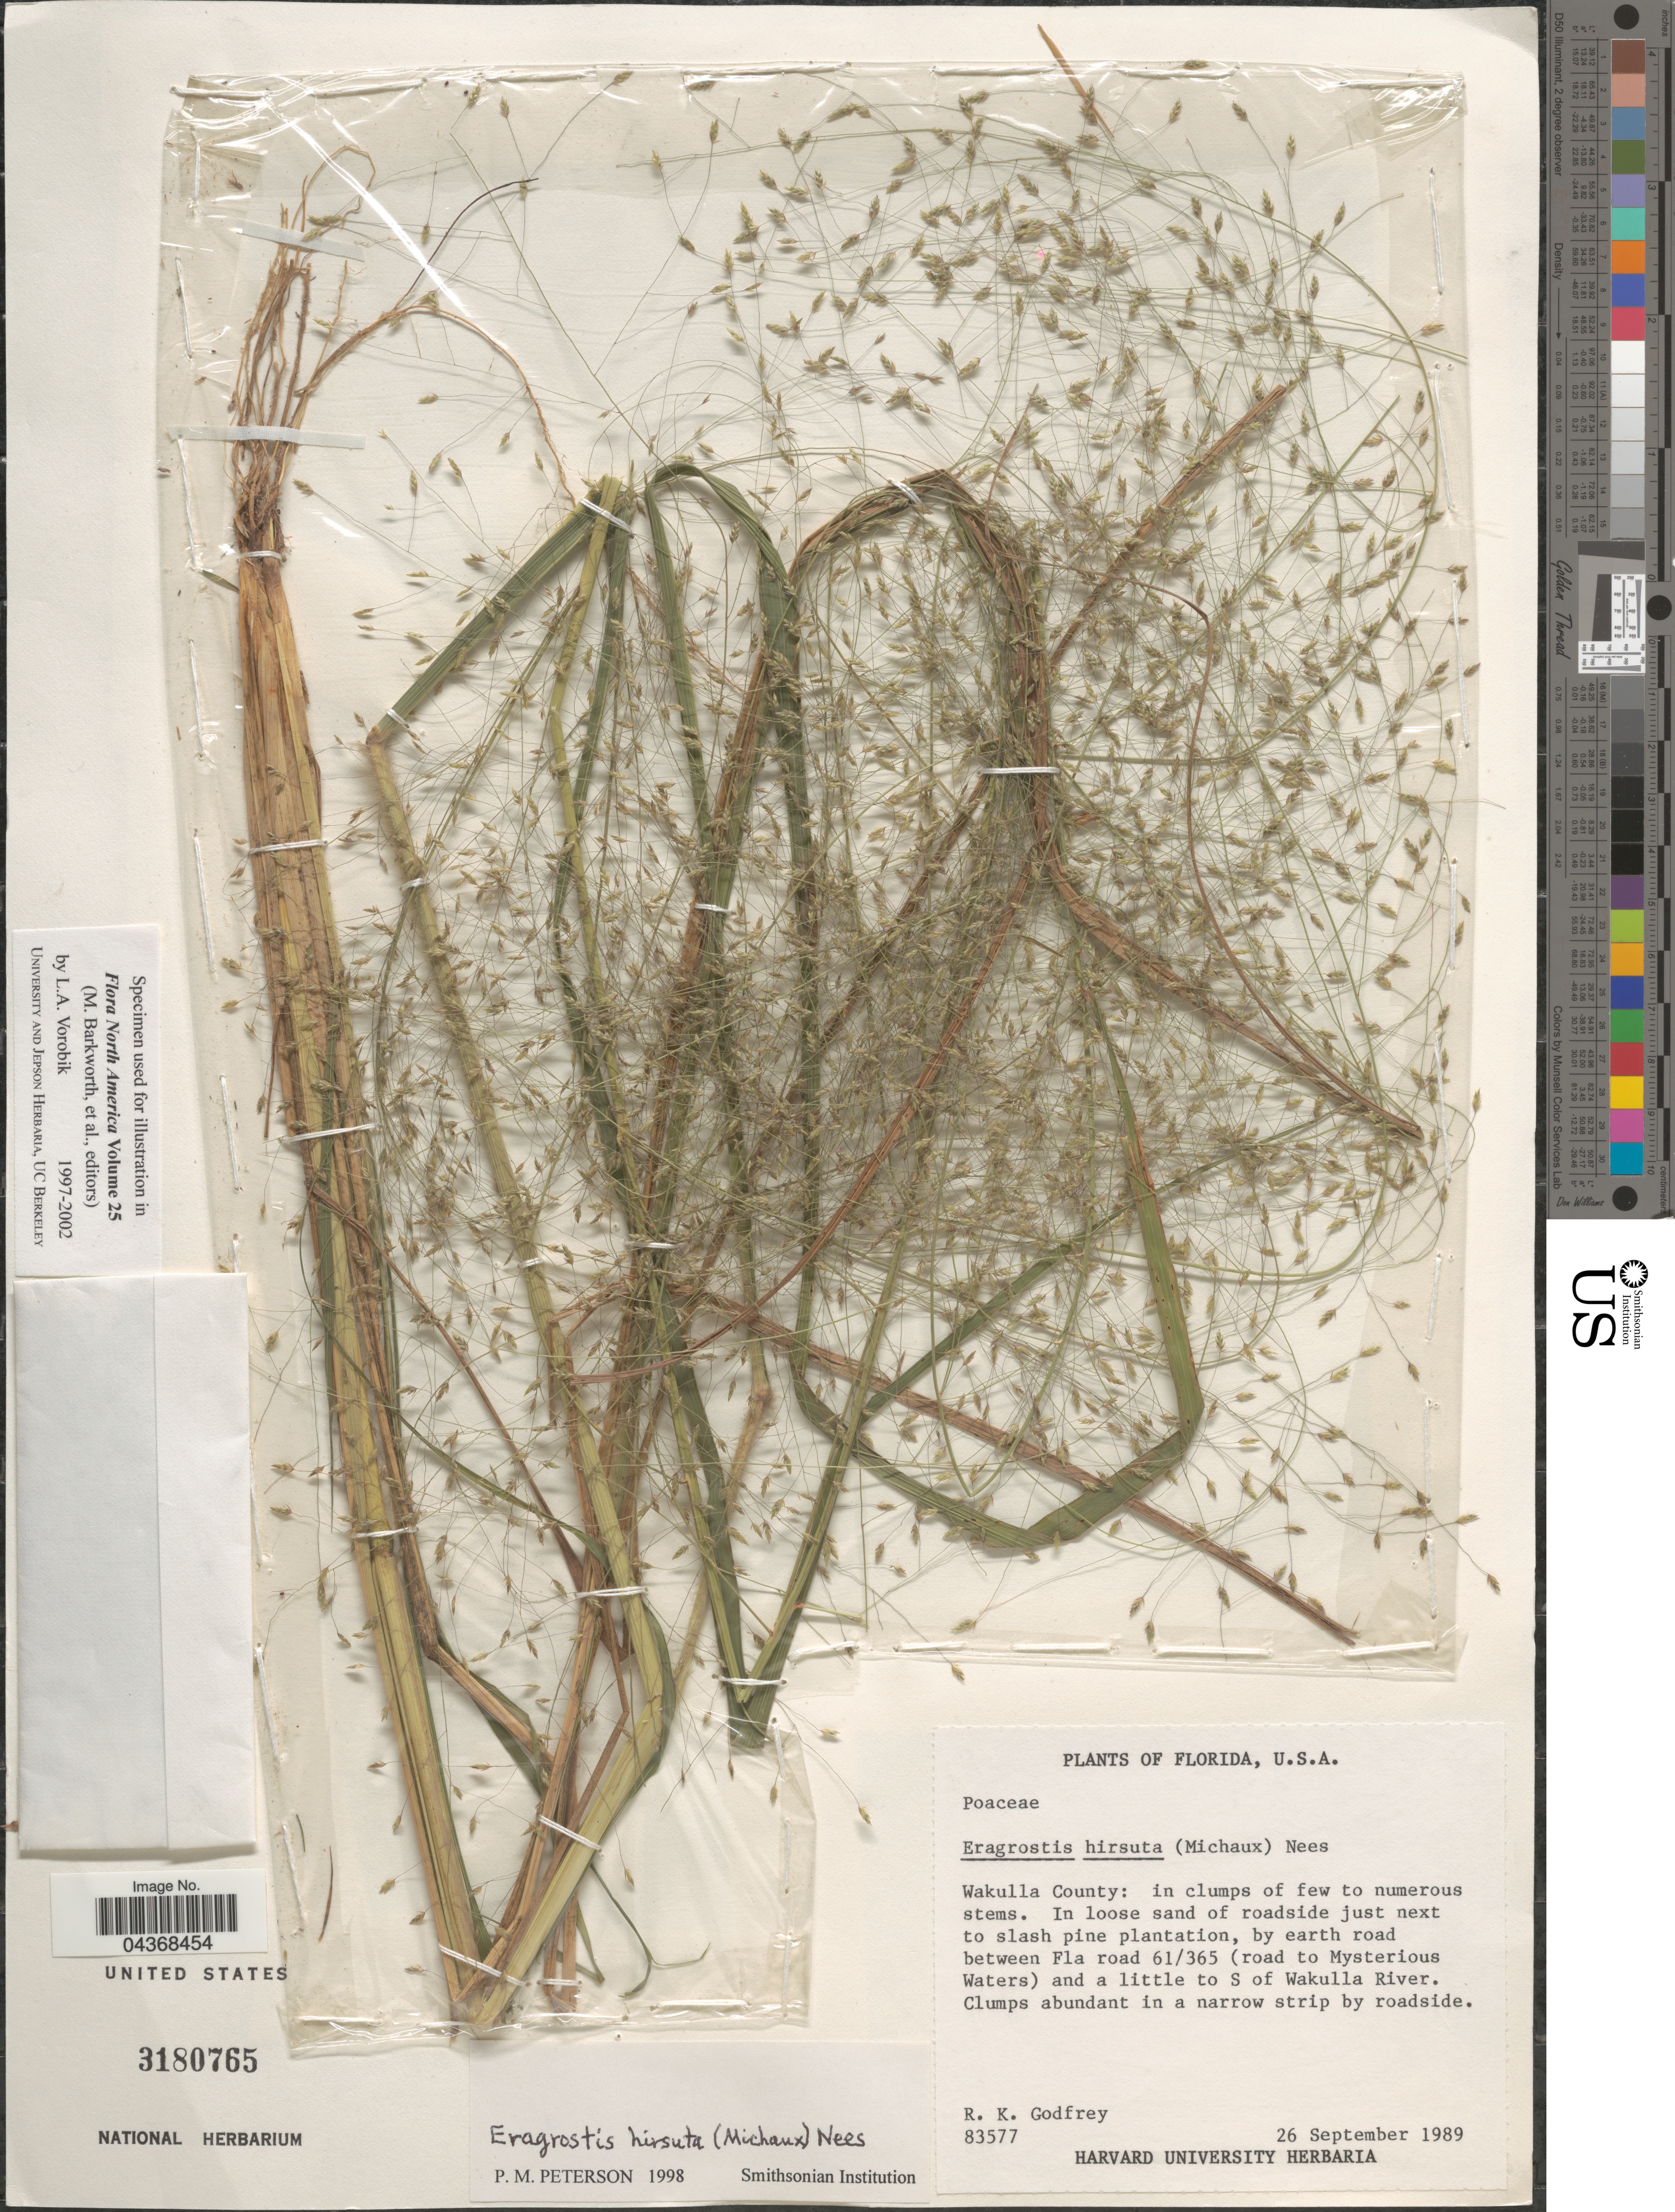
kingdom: Plantae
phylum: Tracheophyta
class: Liliopsida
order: Poales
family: Poaceae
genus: Eragrostis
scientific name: Eragrostis hirsuta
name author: (Michx.) Nees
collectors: R. K. Godfrey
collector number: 83577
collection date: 1989-09-26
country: United States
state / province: Florida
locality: Wakulla County. In loose sand of roadside just next to slash pine plantation, by earth road between Fla road 61/365 (road to Mysterious Waters) and a little to S of Wakulla River.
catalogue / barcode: US 3180765